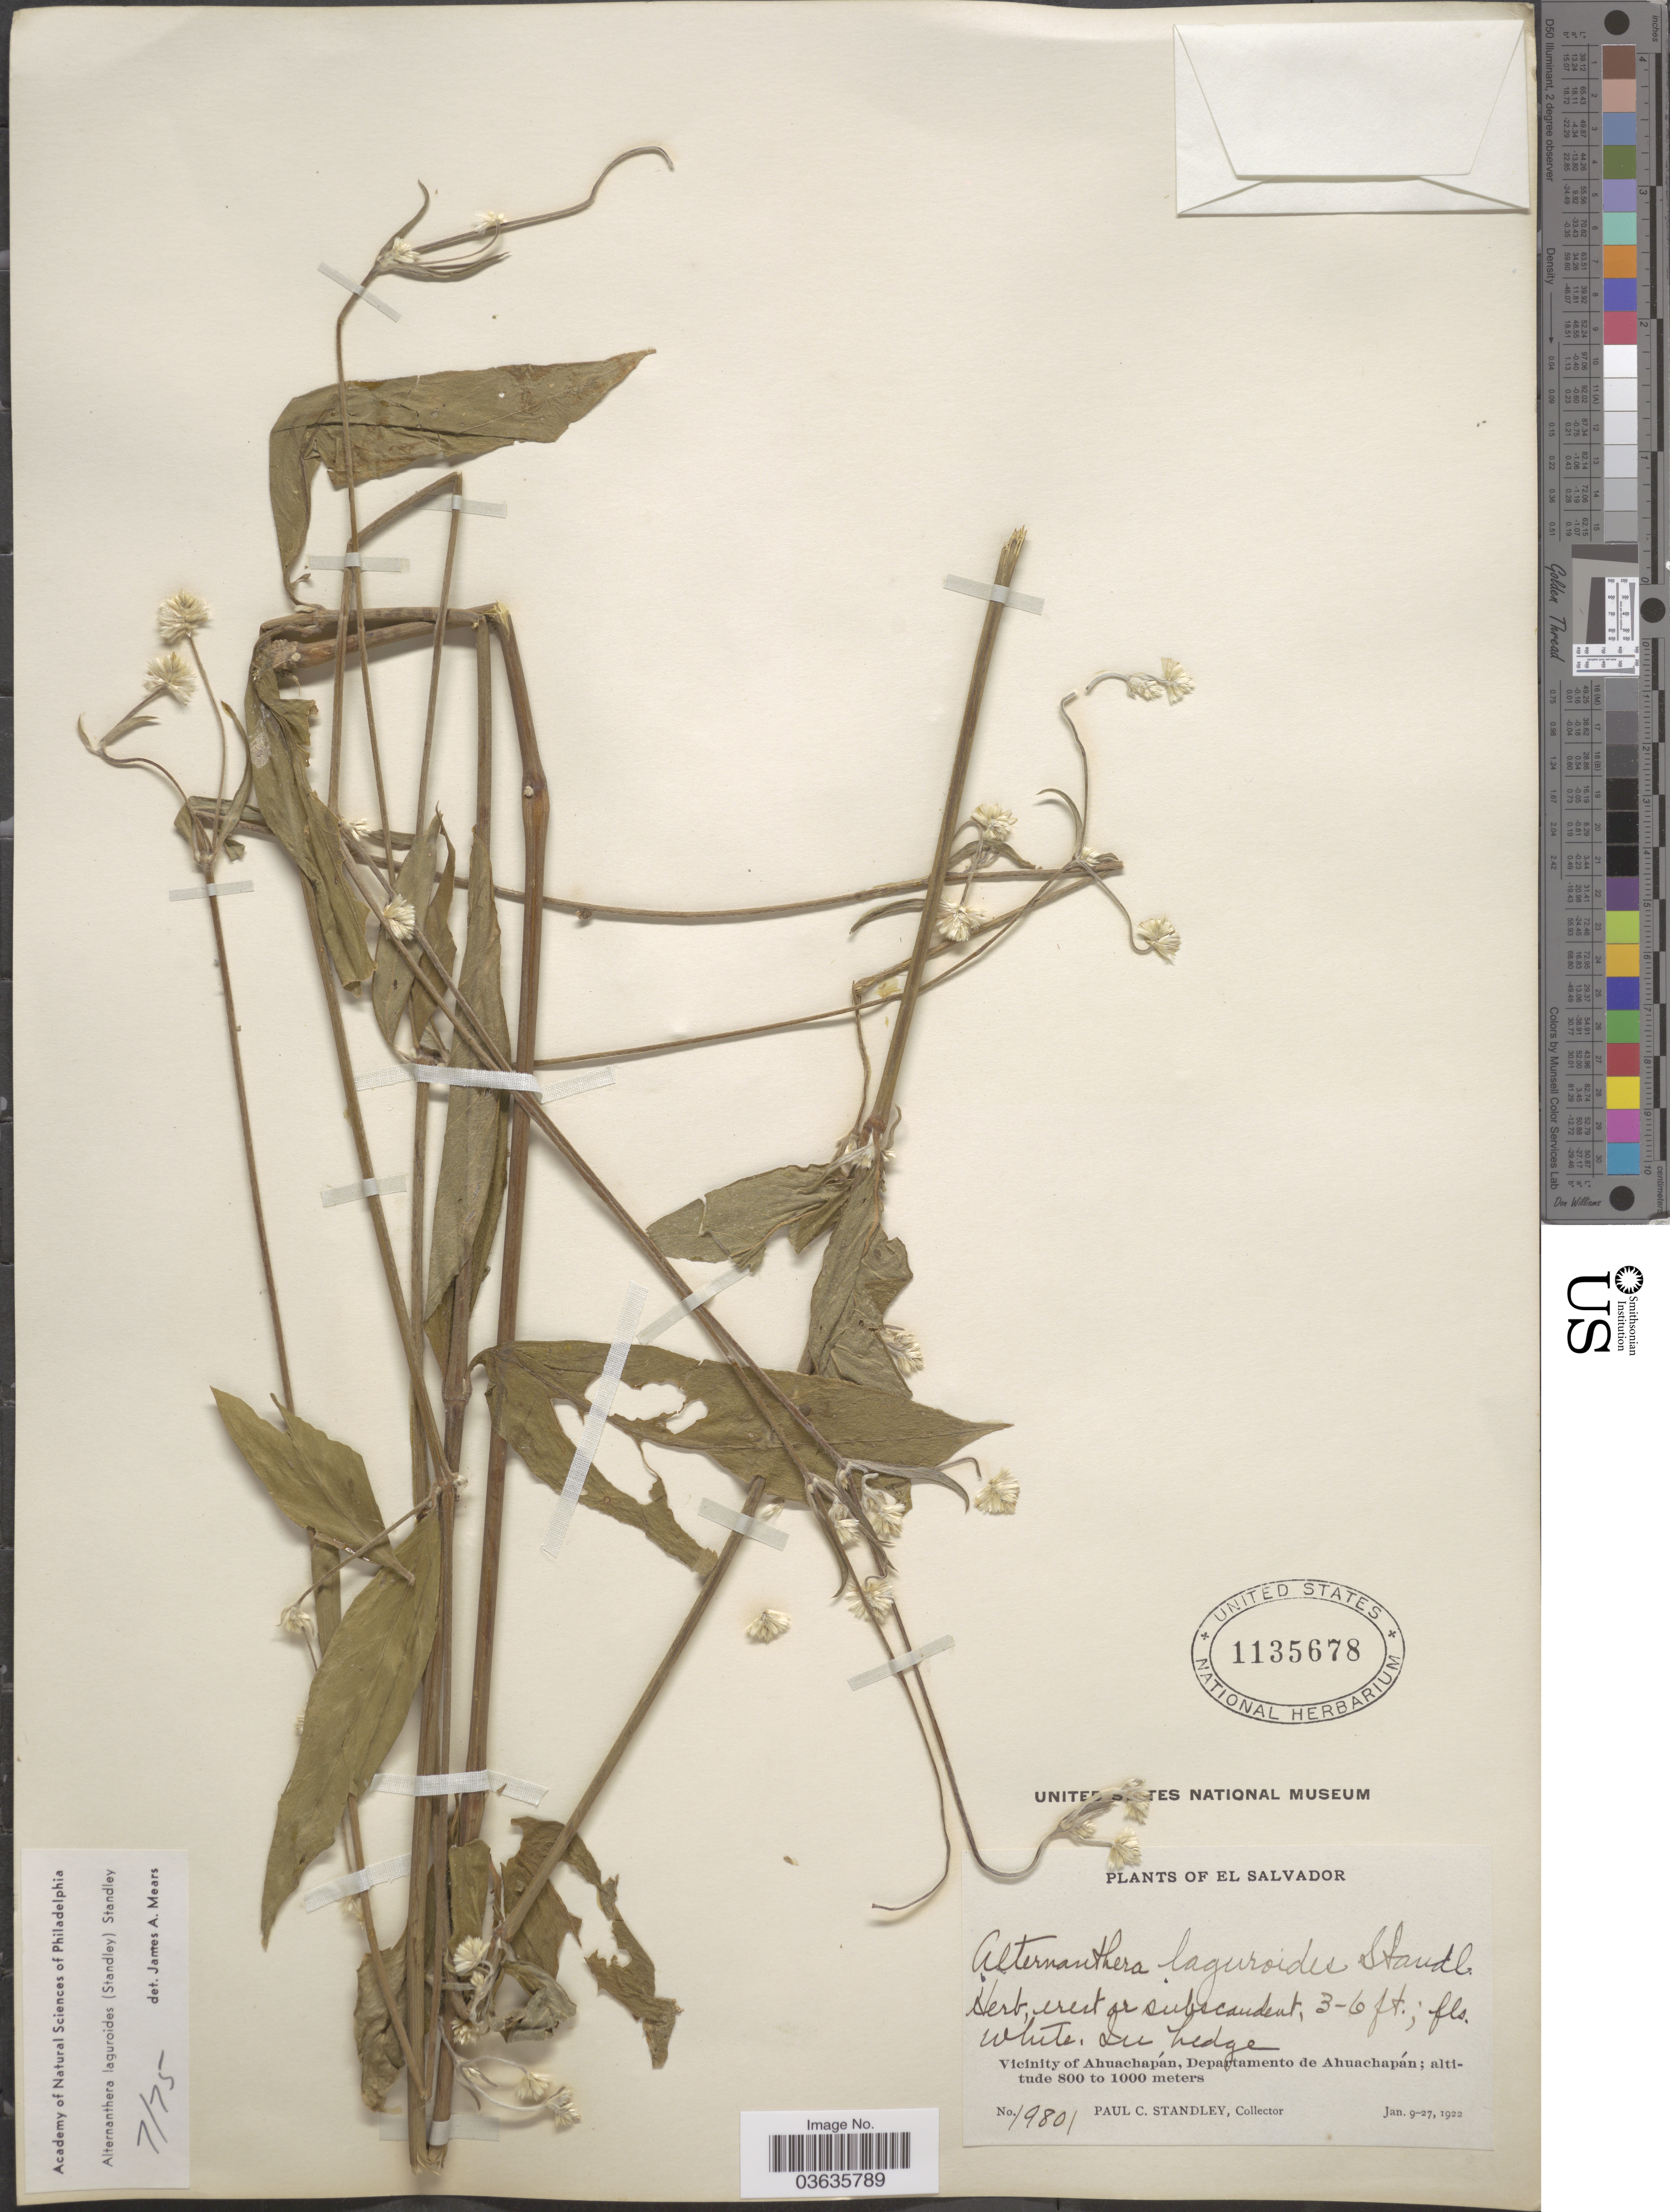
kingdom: Plantae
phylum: Tracheophyta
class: Magnoliopsida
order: Caryophyllales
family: Amaranthaceae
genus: Alternanthera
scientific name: Alternanthera laguroides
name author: (Standl.) Standl.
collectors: P. C. Standley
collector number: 19801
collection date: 1922-01-09/1922-01-27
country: El Salvador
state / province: Ahuachapan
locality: Vicinity of Ahuachapán, Departamento de Ahuachapán.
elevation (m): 800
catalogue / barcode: US 1135678